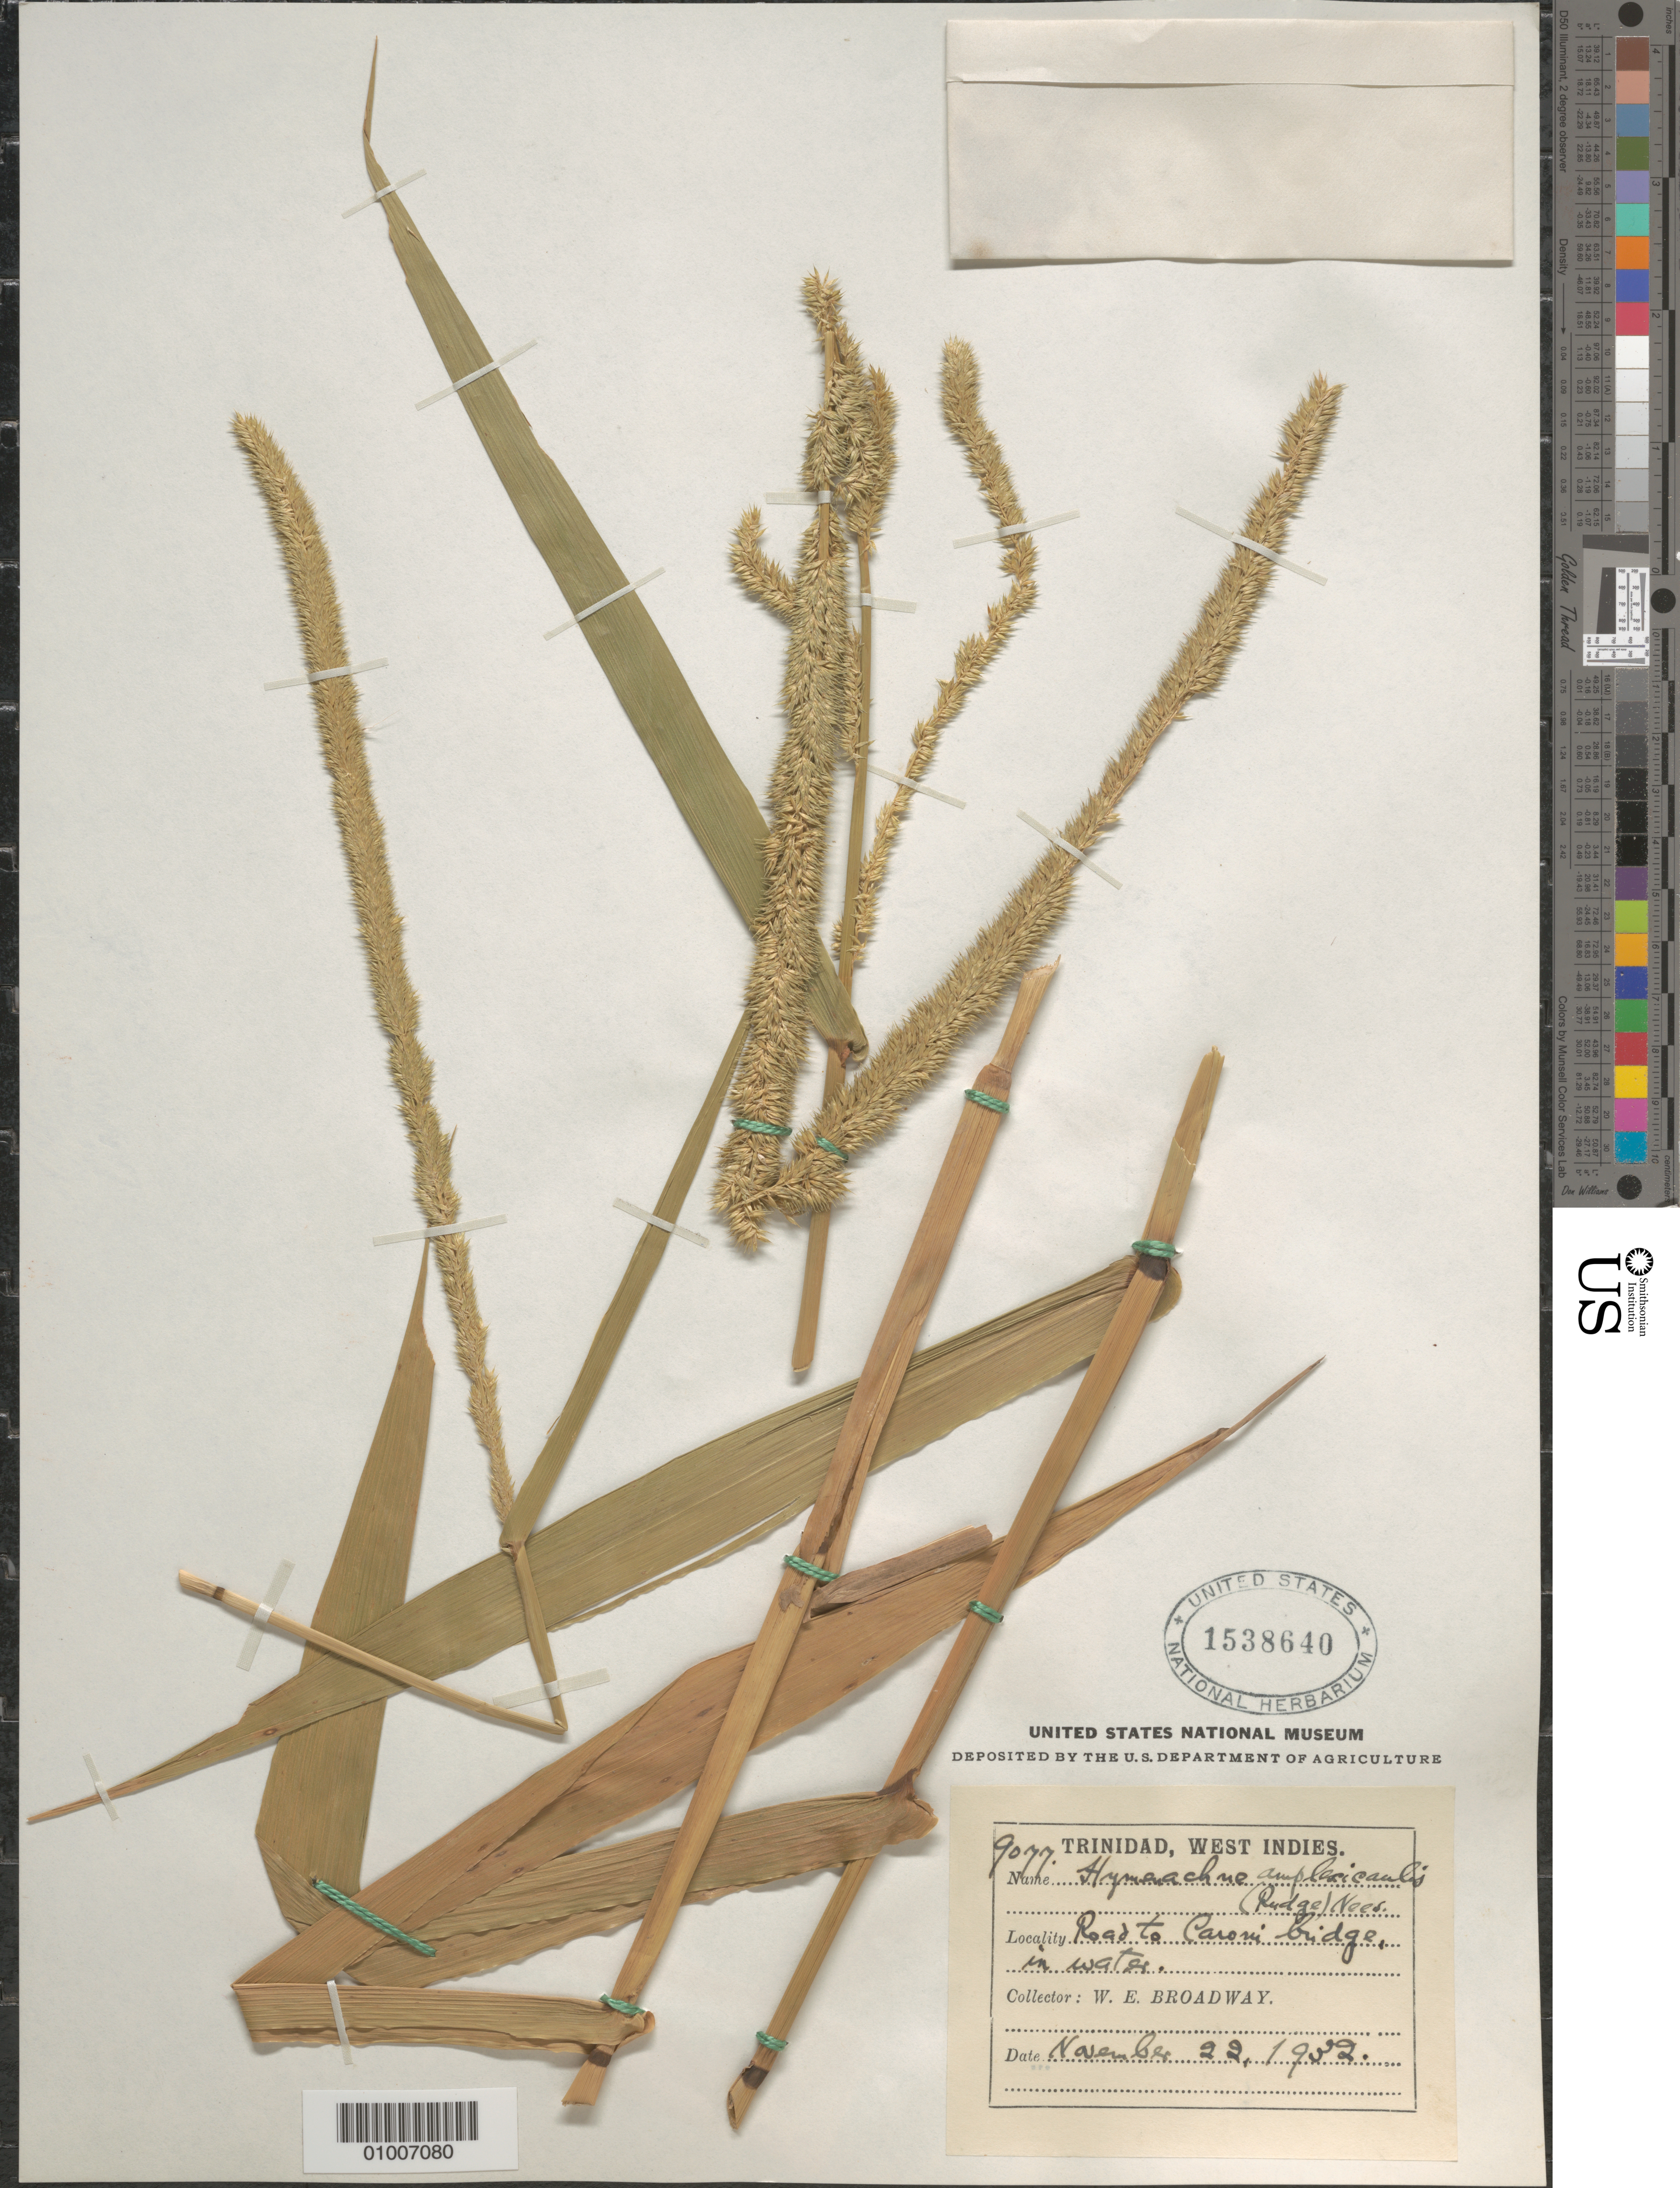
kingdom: Plantae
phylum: Tracheophyta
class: Liliopsida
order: Poales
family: Poaceae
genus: Hymenachne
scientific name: Hymenachne amplexicaulis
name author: (Rudge) Nees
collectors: W. E. Broadway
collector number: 9077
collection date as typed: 22 Nov 1932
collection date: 1932-11-22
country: Trinidad and Tobago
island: Trinidad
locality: Road to Caroni bridge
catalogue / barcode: US 1538640